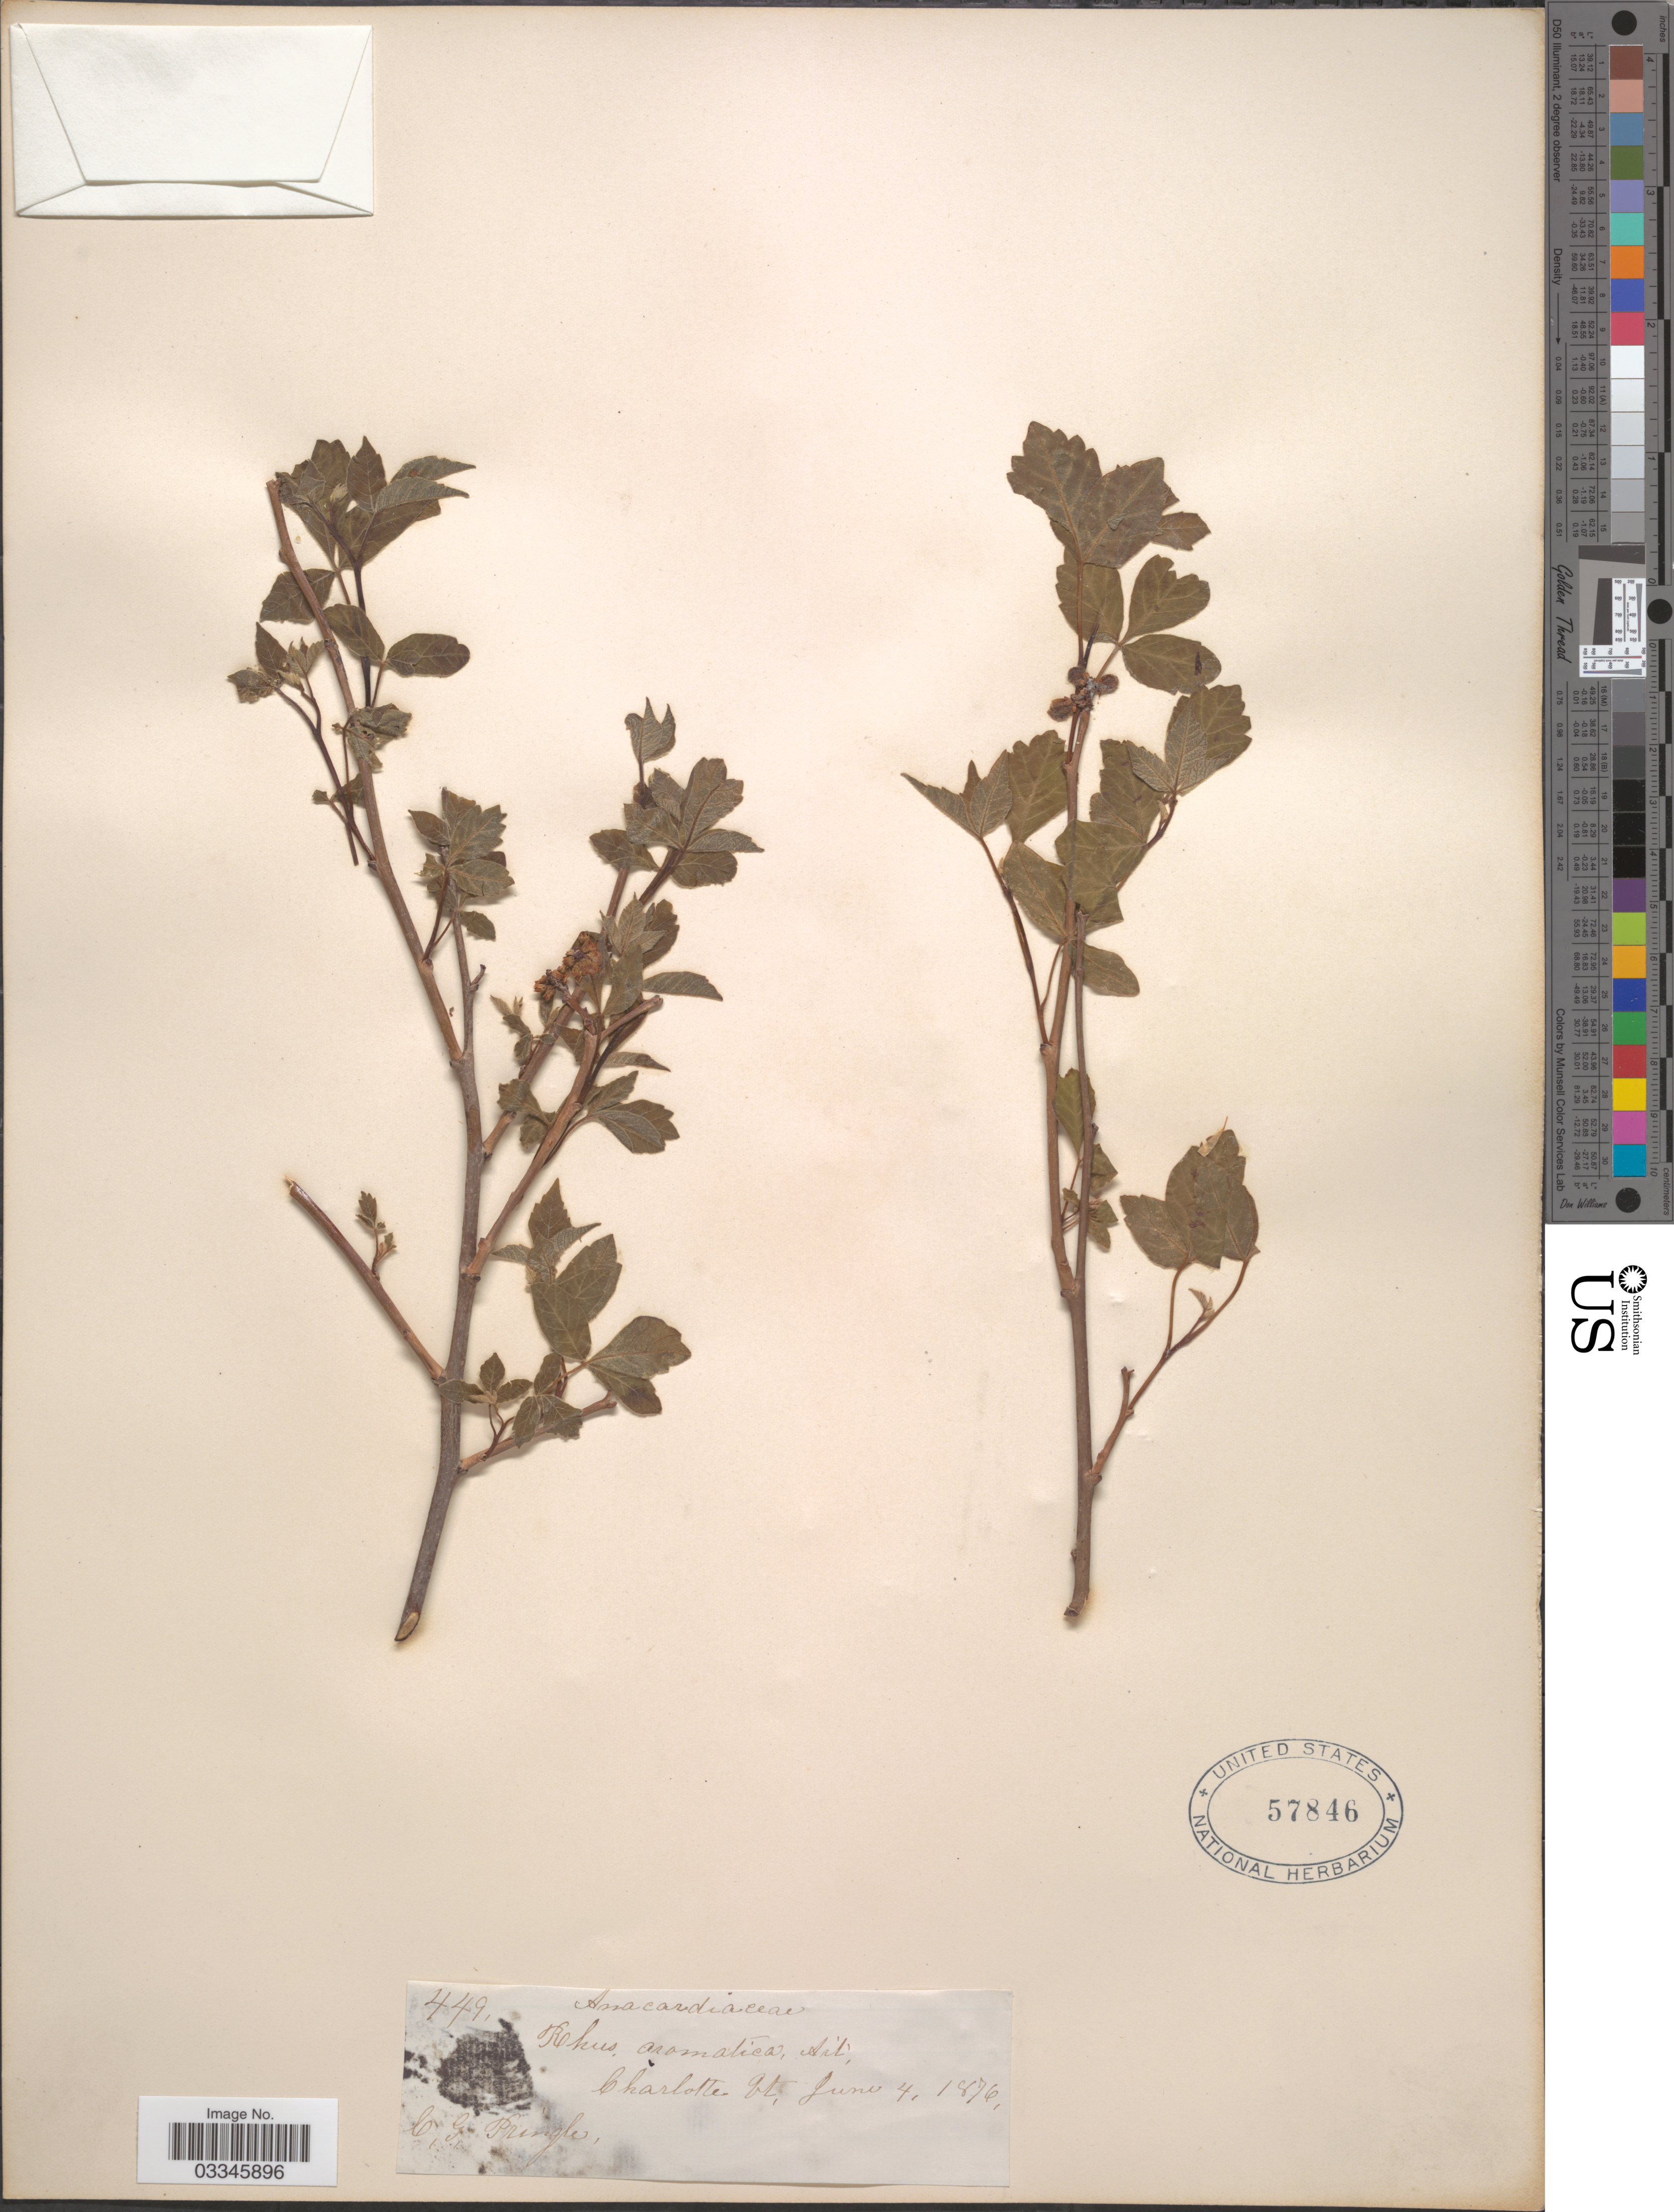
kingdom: Plantae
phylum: Tracheophyta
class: Magnoliopsida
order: Sapindales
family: Anacardiaceae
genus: Rhus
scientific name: Rhus crenata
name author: Thunb.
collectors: C. G. Pringle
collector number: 449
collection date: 1876-06-04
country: United States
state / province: Vermont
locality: Charlotte.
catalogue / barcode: US 57846